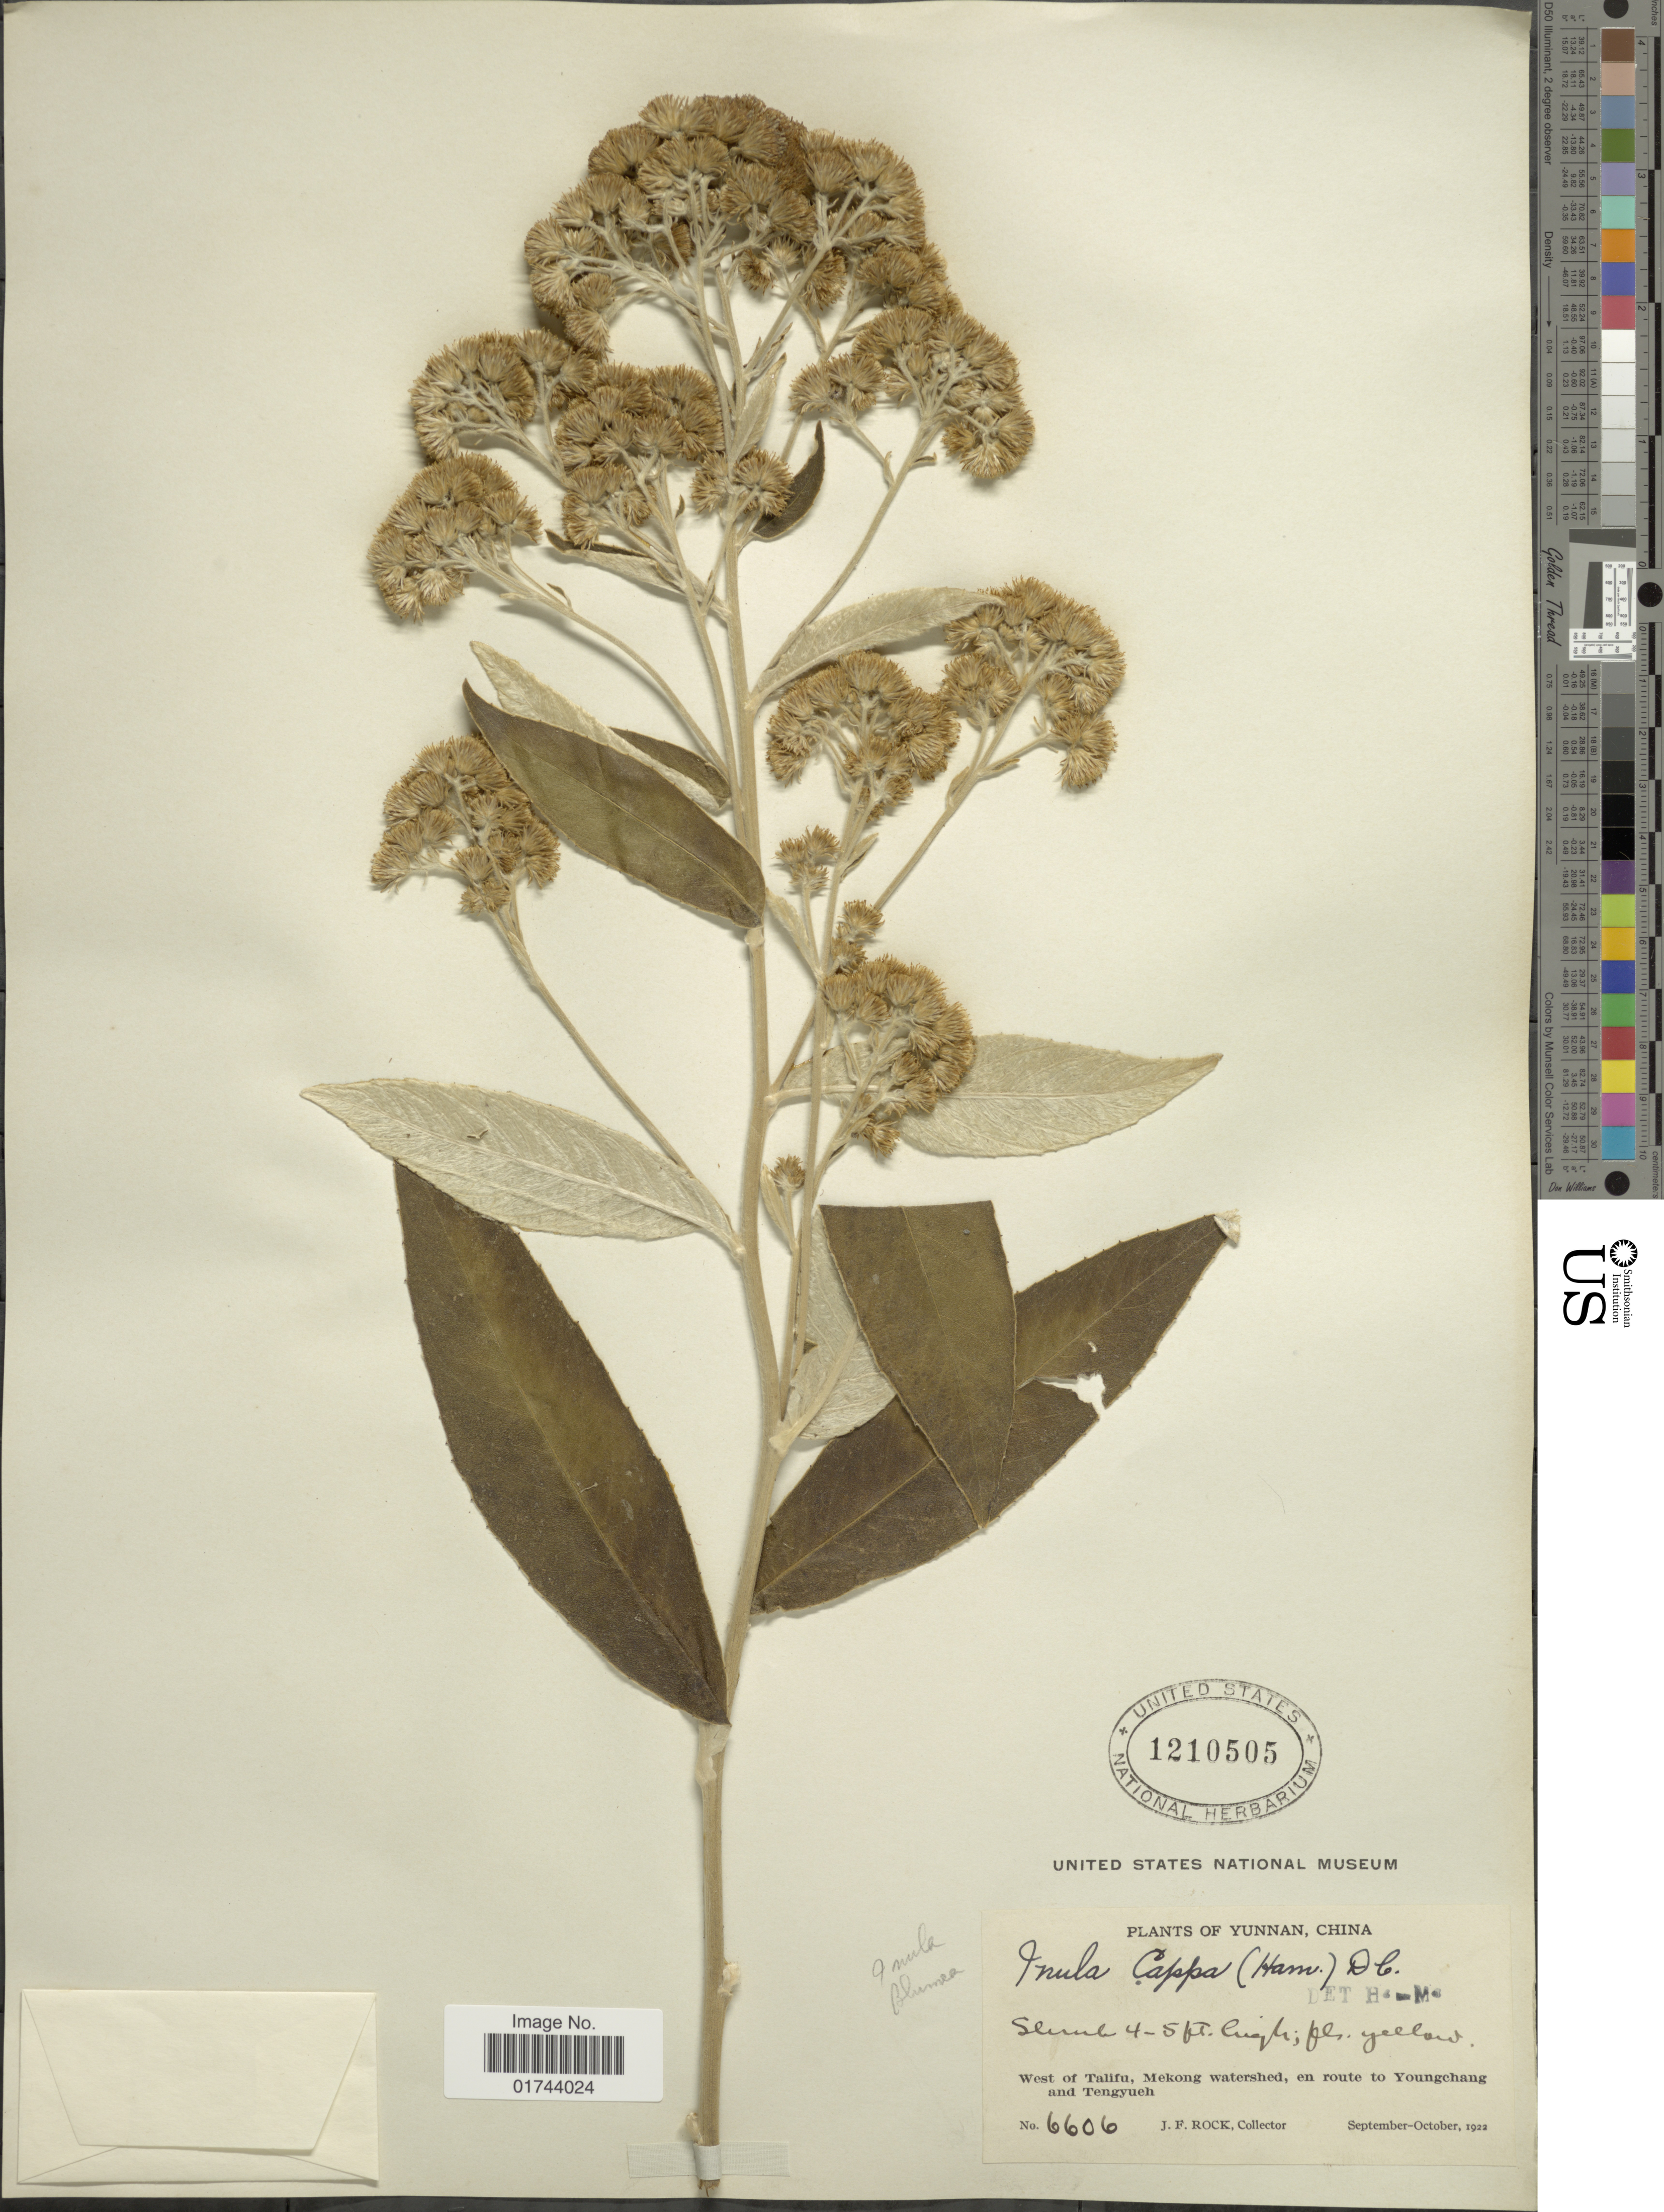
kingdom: Plantae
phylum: Tracheophyta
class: Magnoliopsida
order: Asterales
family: Asteraceae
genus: Inula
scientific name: Inula cappa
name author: (Buch.-Ham. ex D. Don) DC.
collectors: J. Rock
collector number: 6606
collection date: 1922-09/1922-10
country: China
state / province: Yunnan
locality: West of Talifu, Mekong watershed, en route to Youngchang and Tengyueh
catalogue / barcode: US 1210505